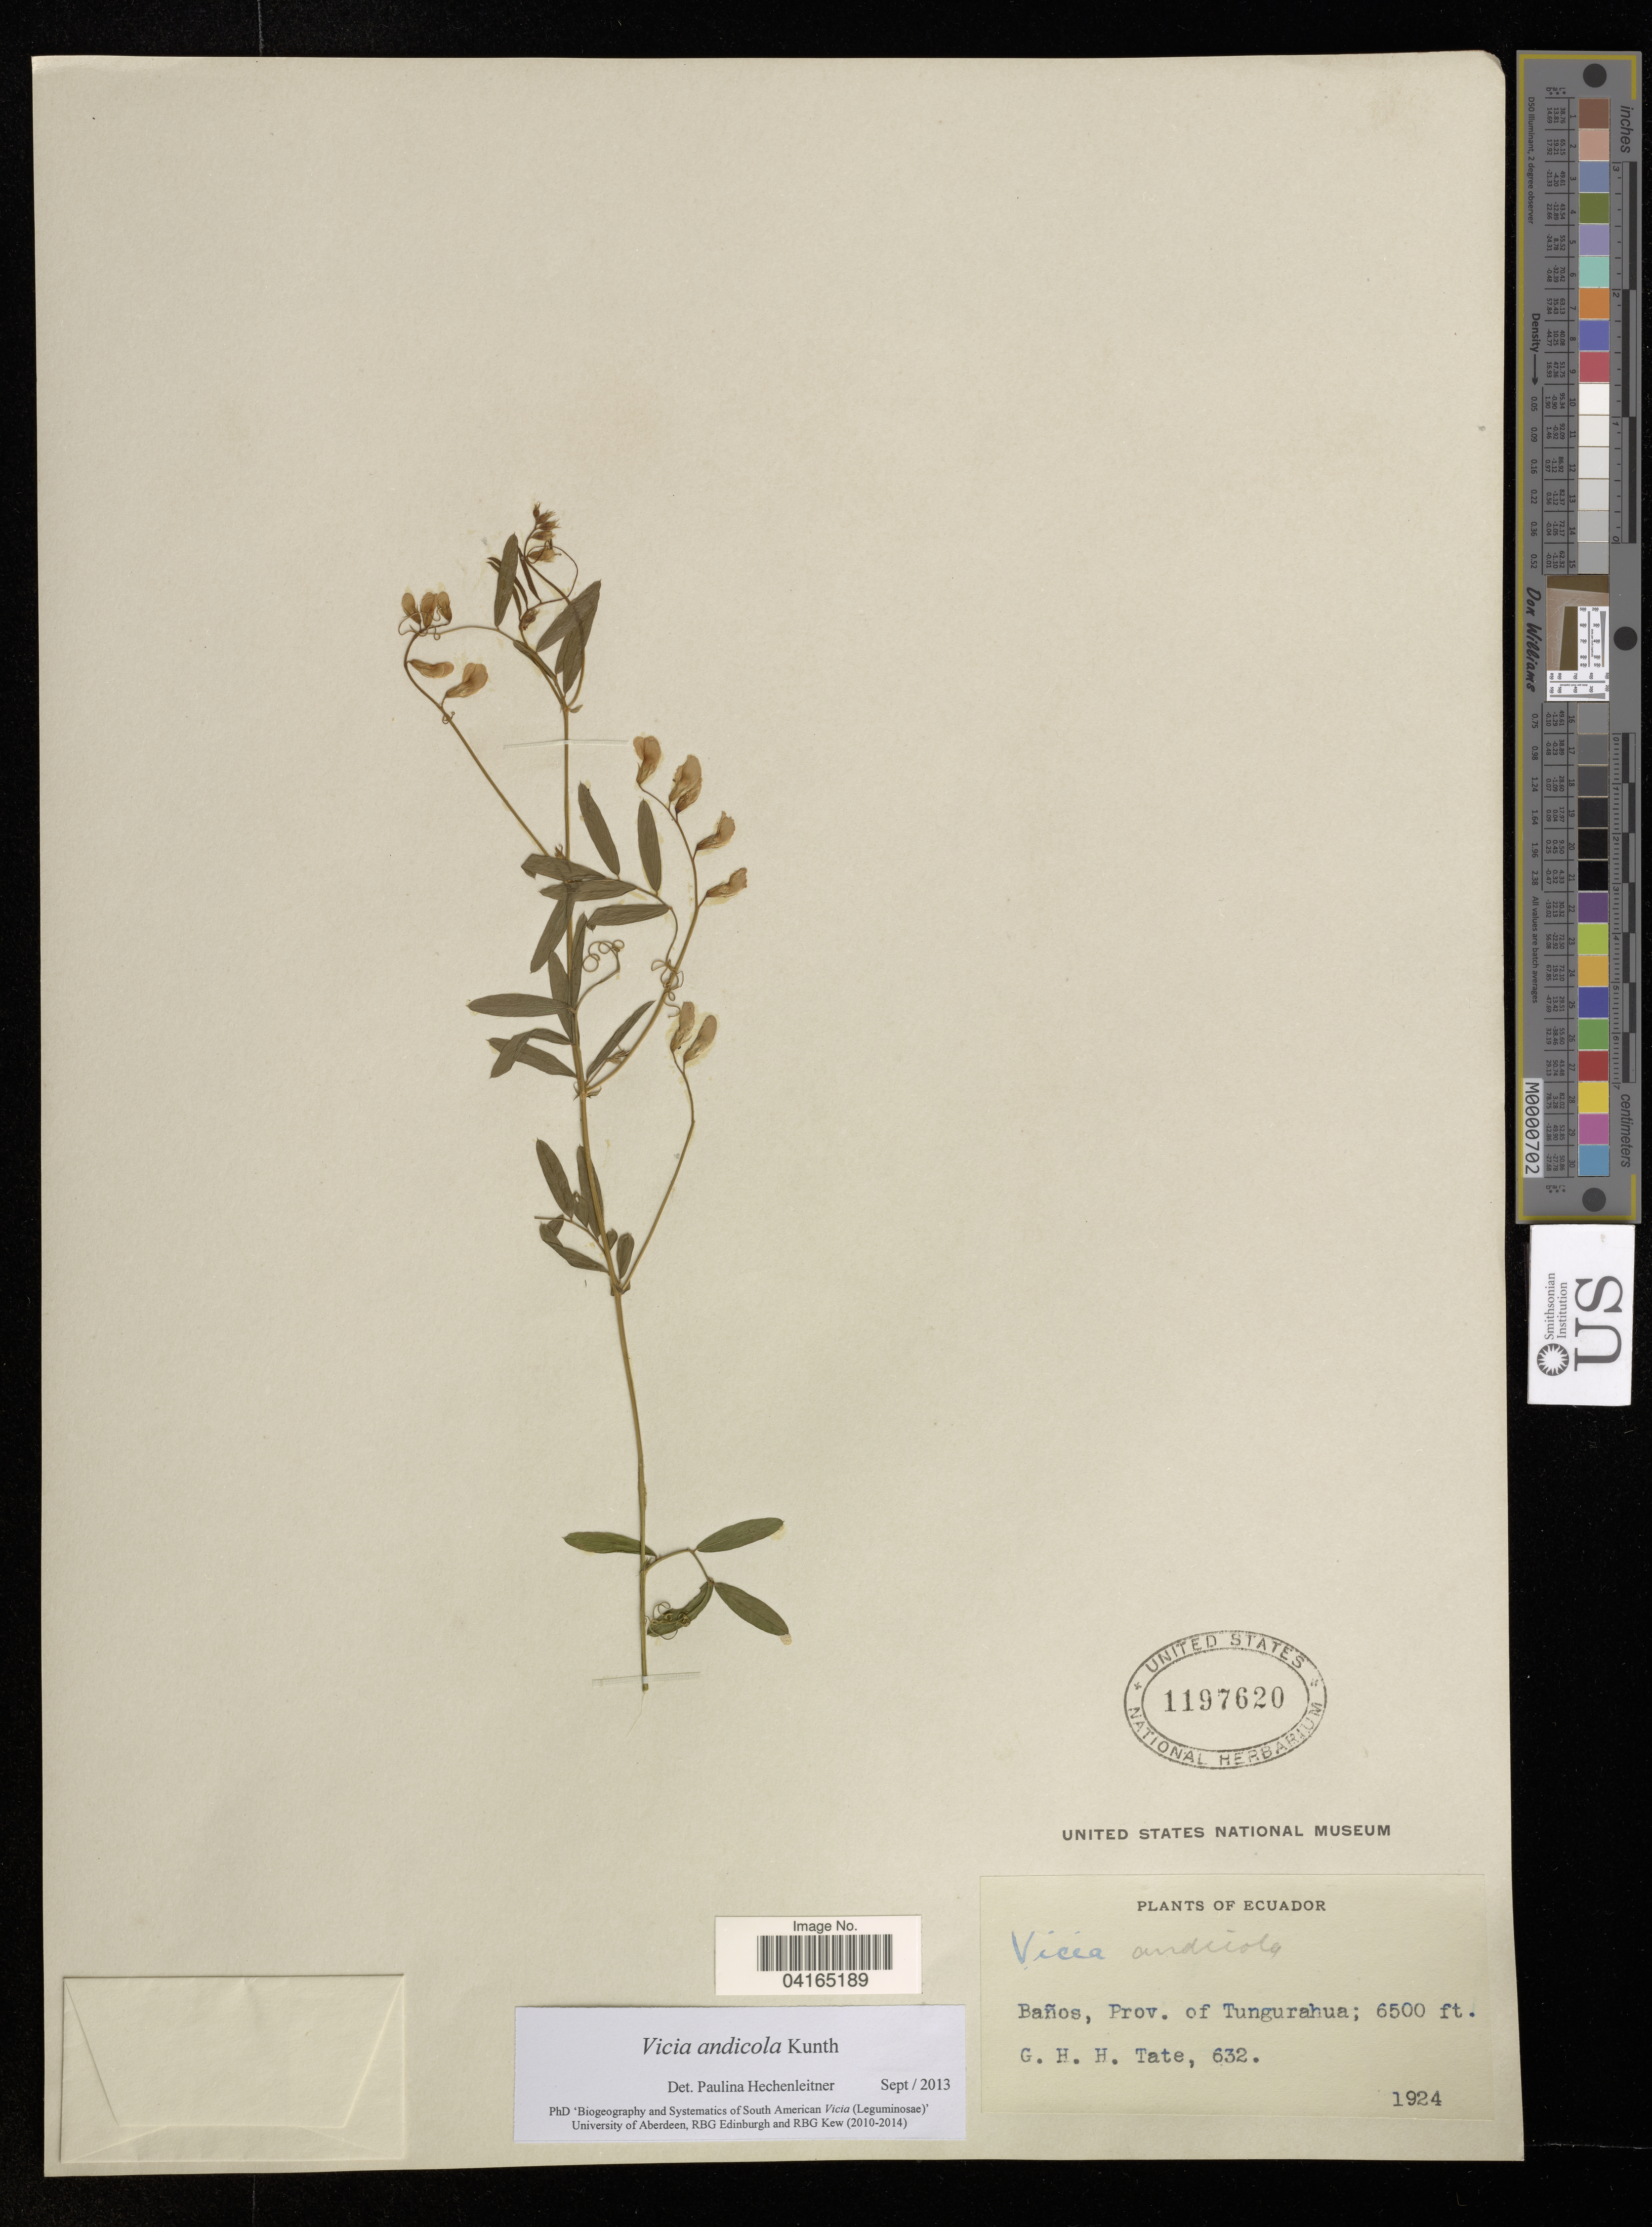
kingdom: Plantae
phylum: Tracheophyta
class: Magnoliopsida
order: Fabales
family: Fabaceae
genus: Vicia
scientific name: Vicia andicola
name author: Kunth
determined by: Hechenleitner, Paulina, RBG Edinburgh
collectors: G. Tate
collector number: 632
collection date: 1924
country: Ecuador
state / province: Tungurahua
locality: Baños, Prov. of Tungurahua.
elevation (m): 1981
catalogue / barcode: US 1197620